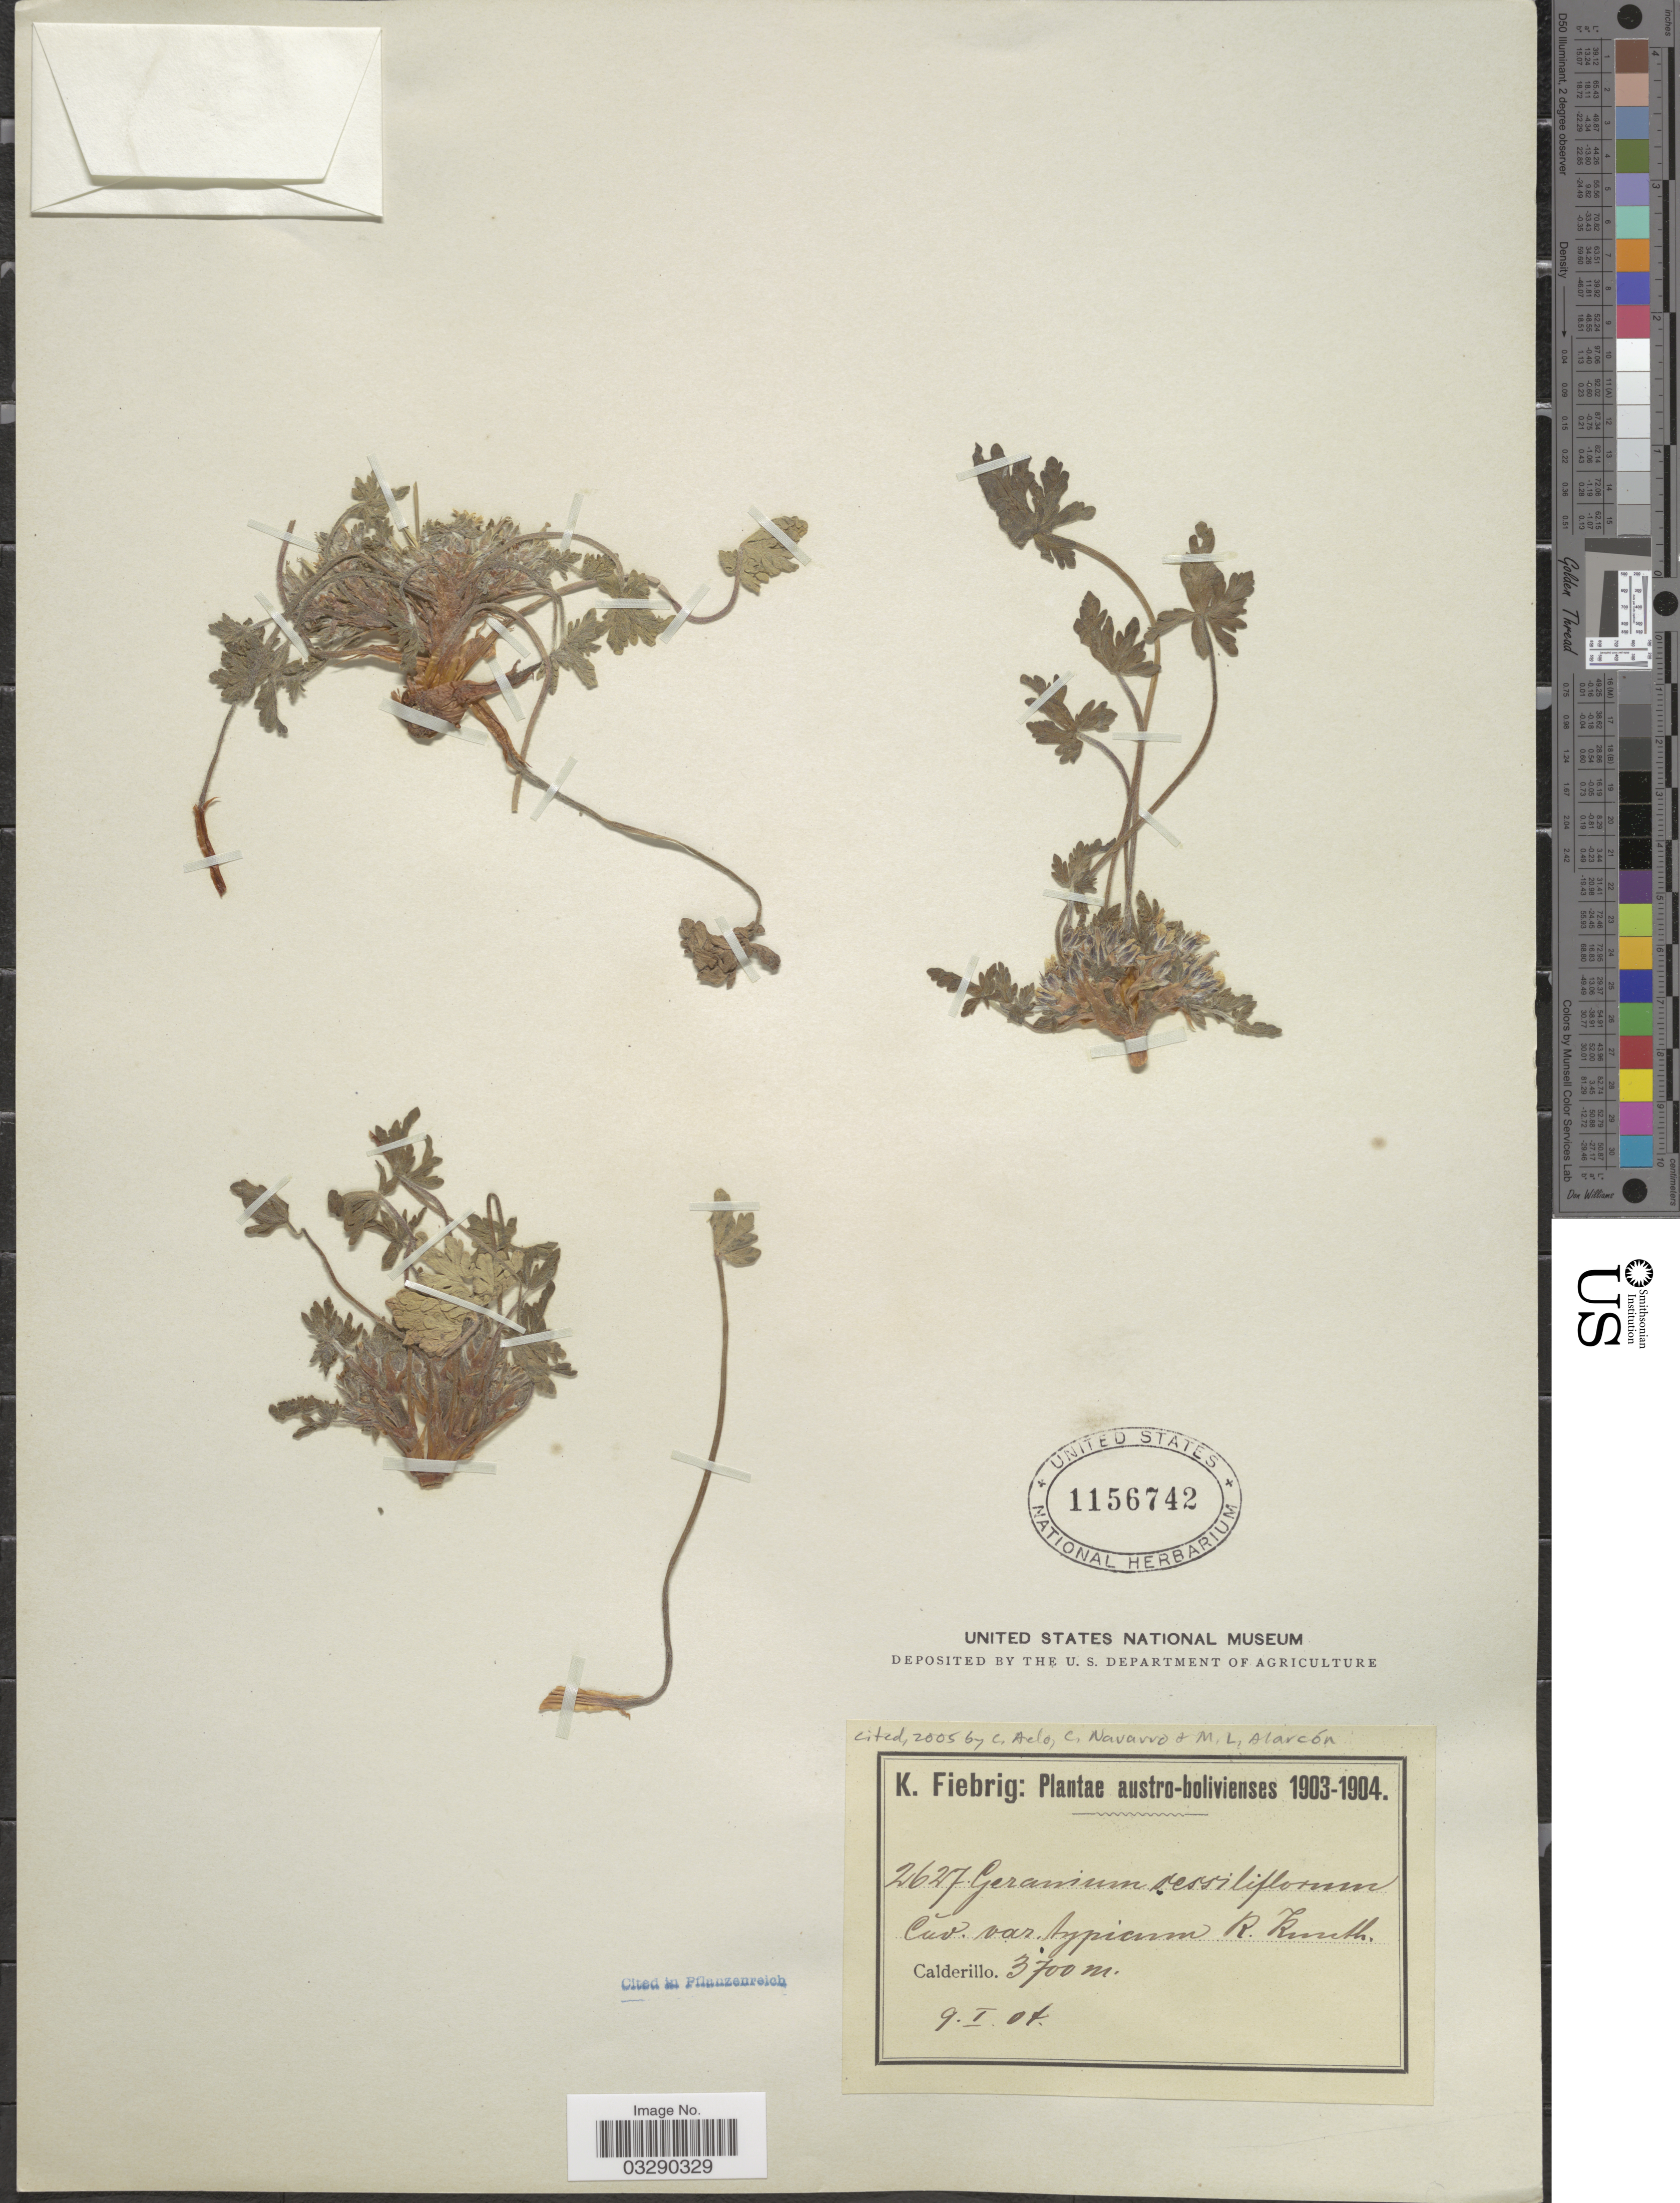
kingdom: Plantae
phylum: Tracheophyta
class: Magnoliopsida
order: Geraniales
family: Geraniaceae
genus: Geranium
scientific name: Geranium sessiliflorum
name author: Cav.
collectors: K. Fiebrig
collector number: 2627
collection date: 1904-01-09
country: Bolivia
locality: Austro-Bolivienses. Calderillo.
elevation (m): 3700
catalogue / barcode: US 1156742